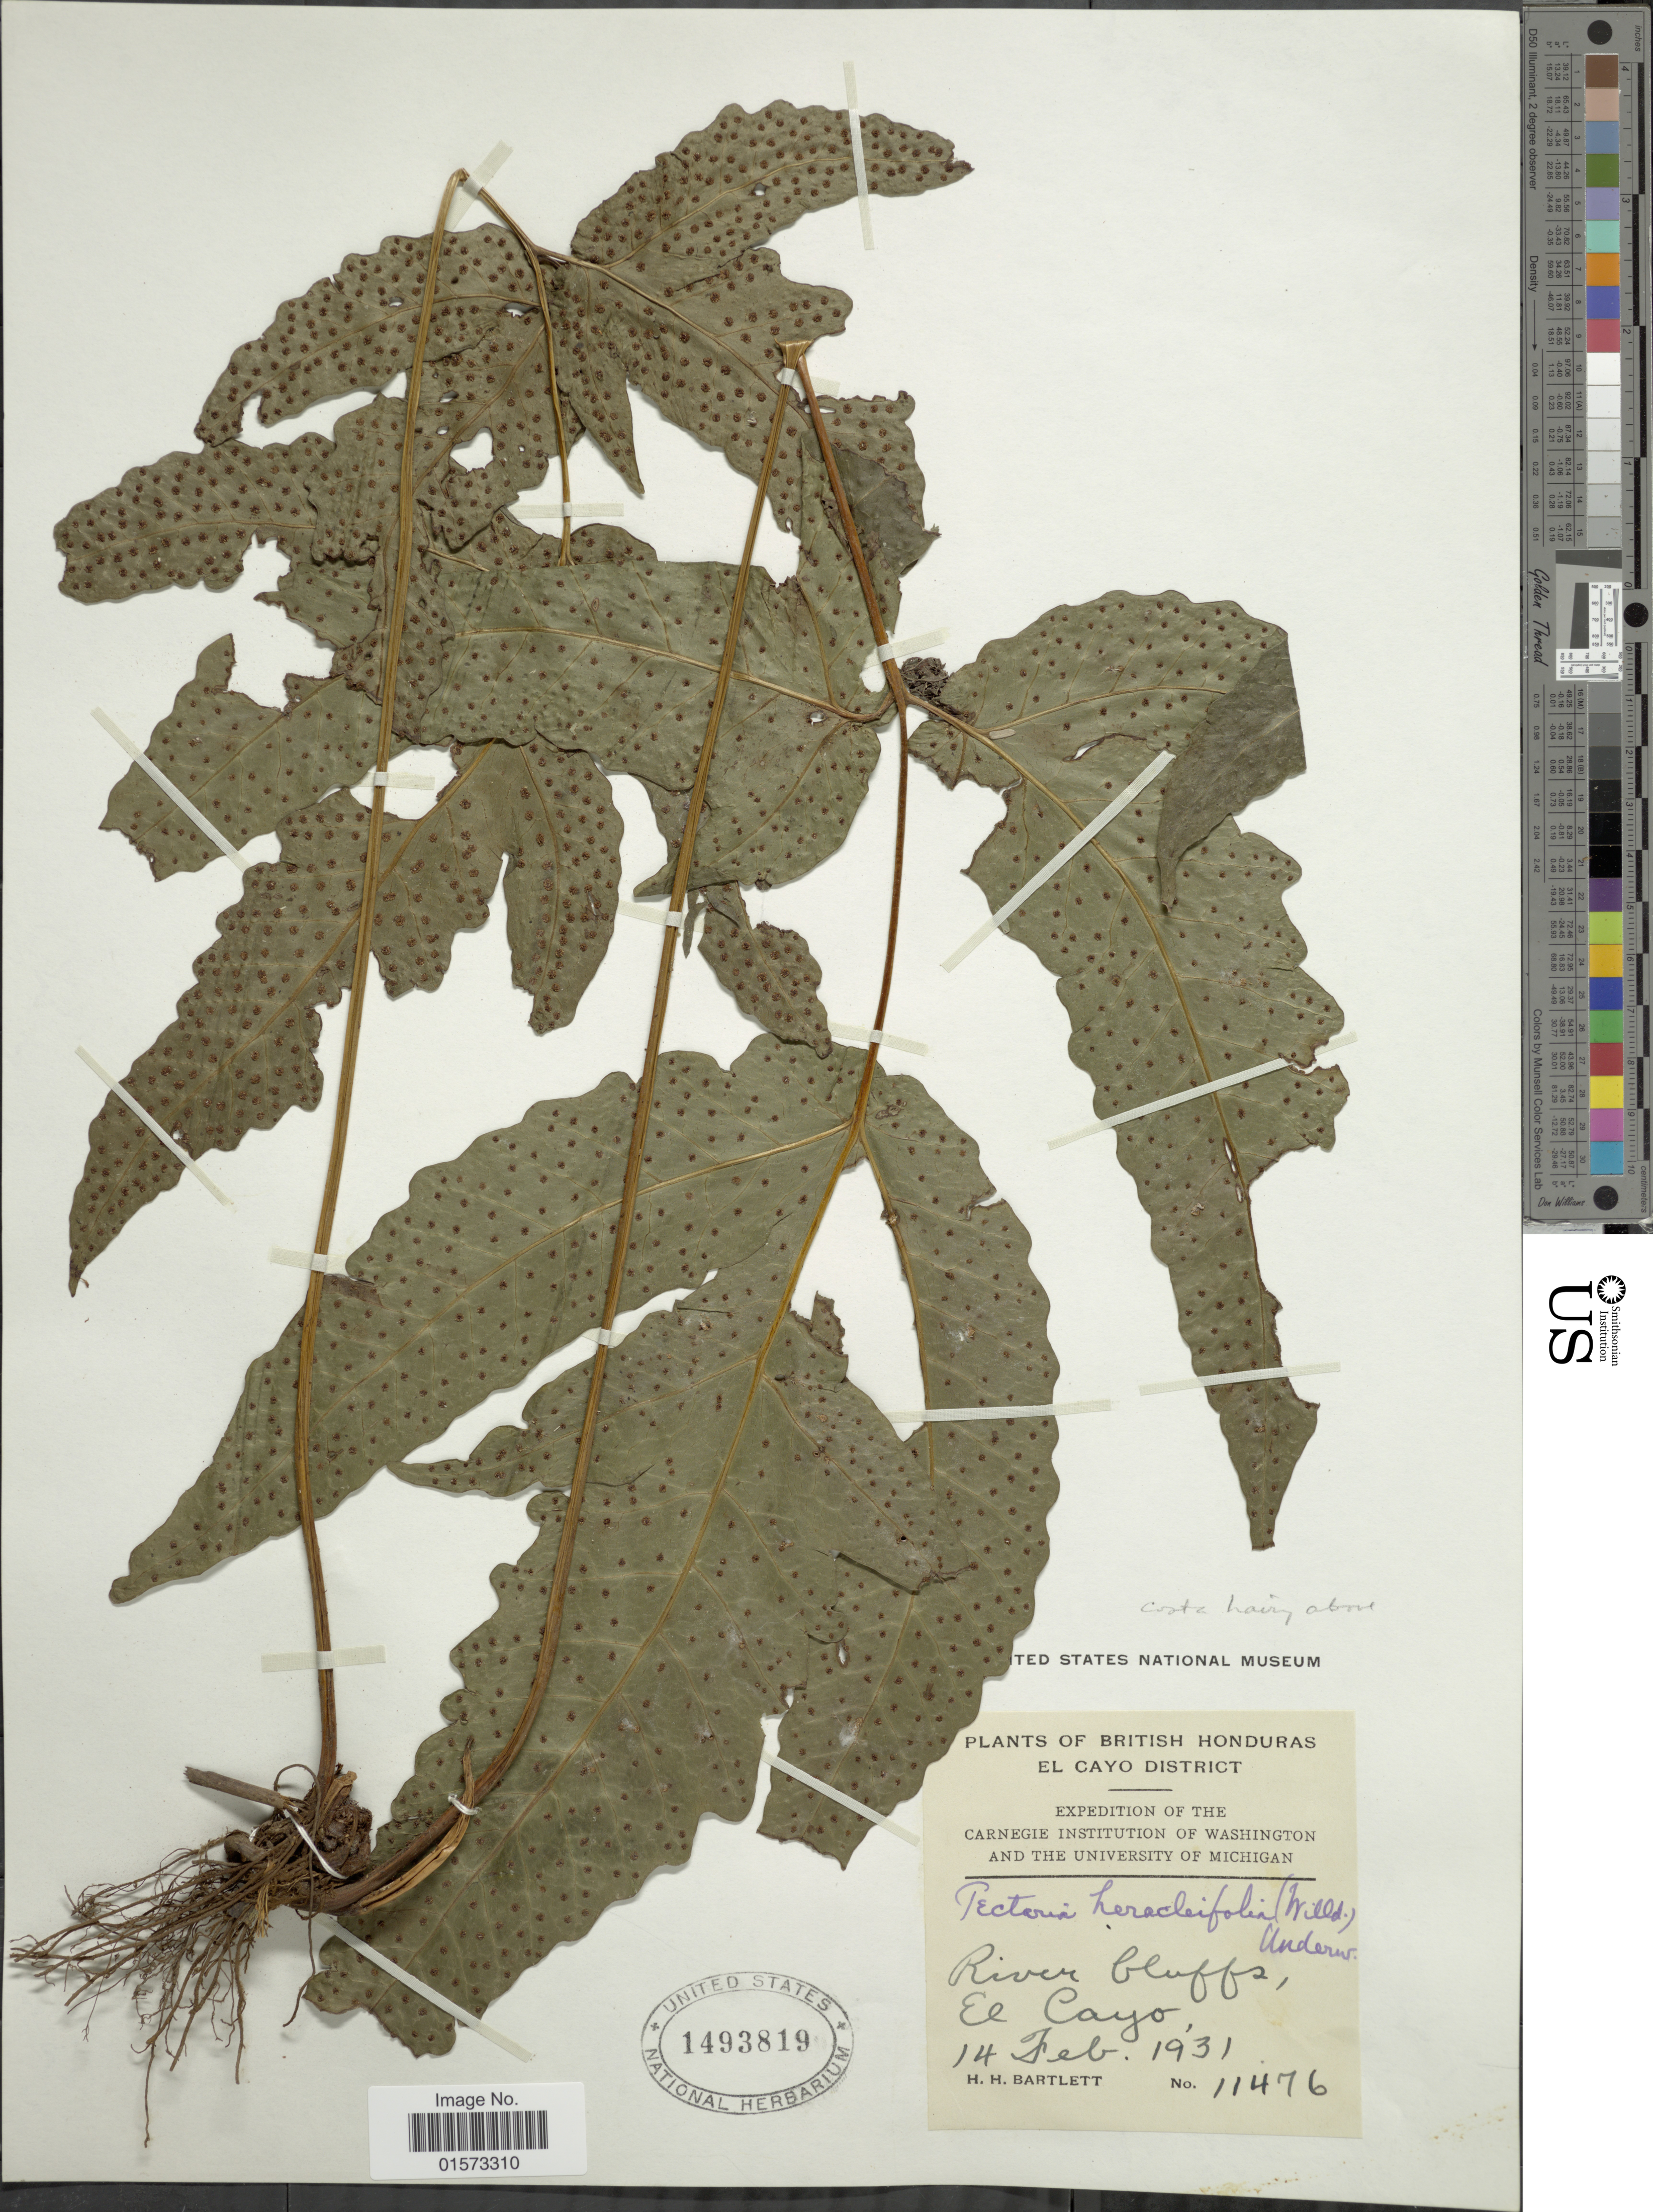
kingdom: Plantae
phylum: Tracheophyta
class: Polypodiopsida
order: Polypodiales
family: Tectariaceae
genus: Tectaria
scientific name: Tectaria heracleifolia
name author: (Willd.) Underw.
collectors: H. H. Bartlett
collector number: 11476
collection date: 1931-02-14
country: Belize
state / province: Cayo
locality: British Honduras, El Cayo District. River Bluffs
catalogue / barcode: US 1493819